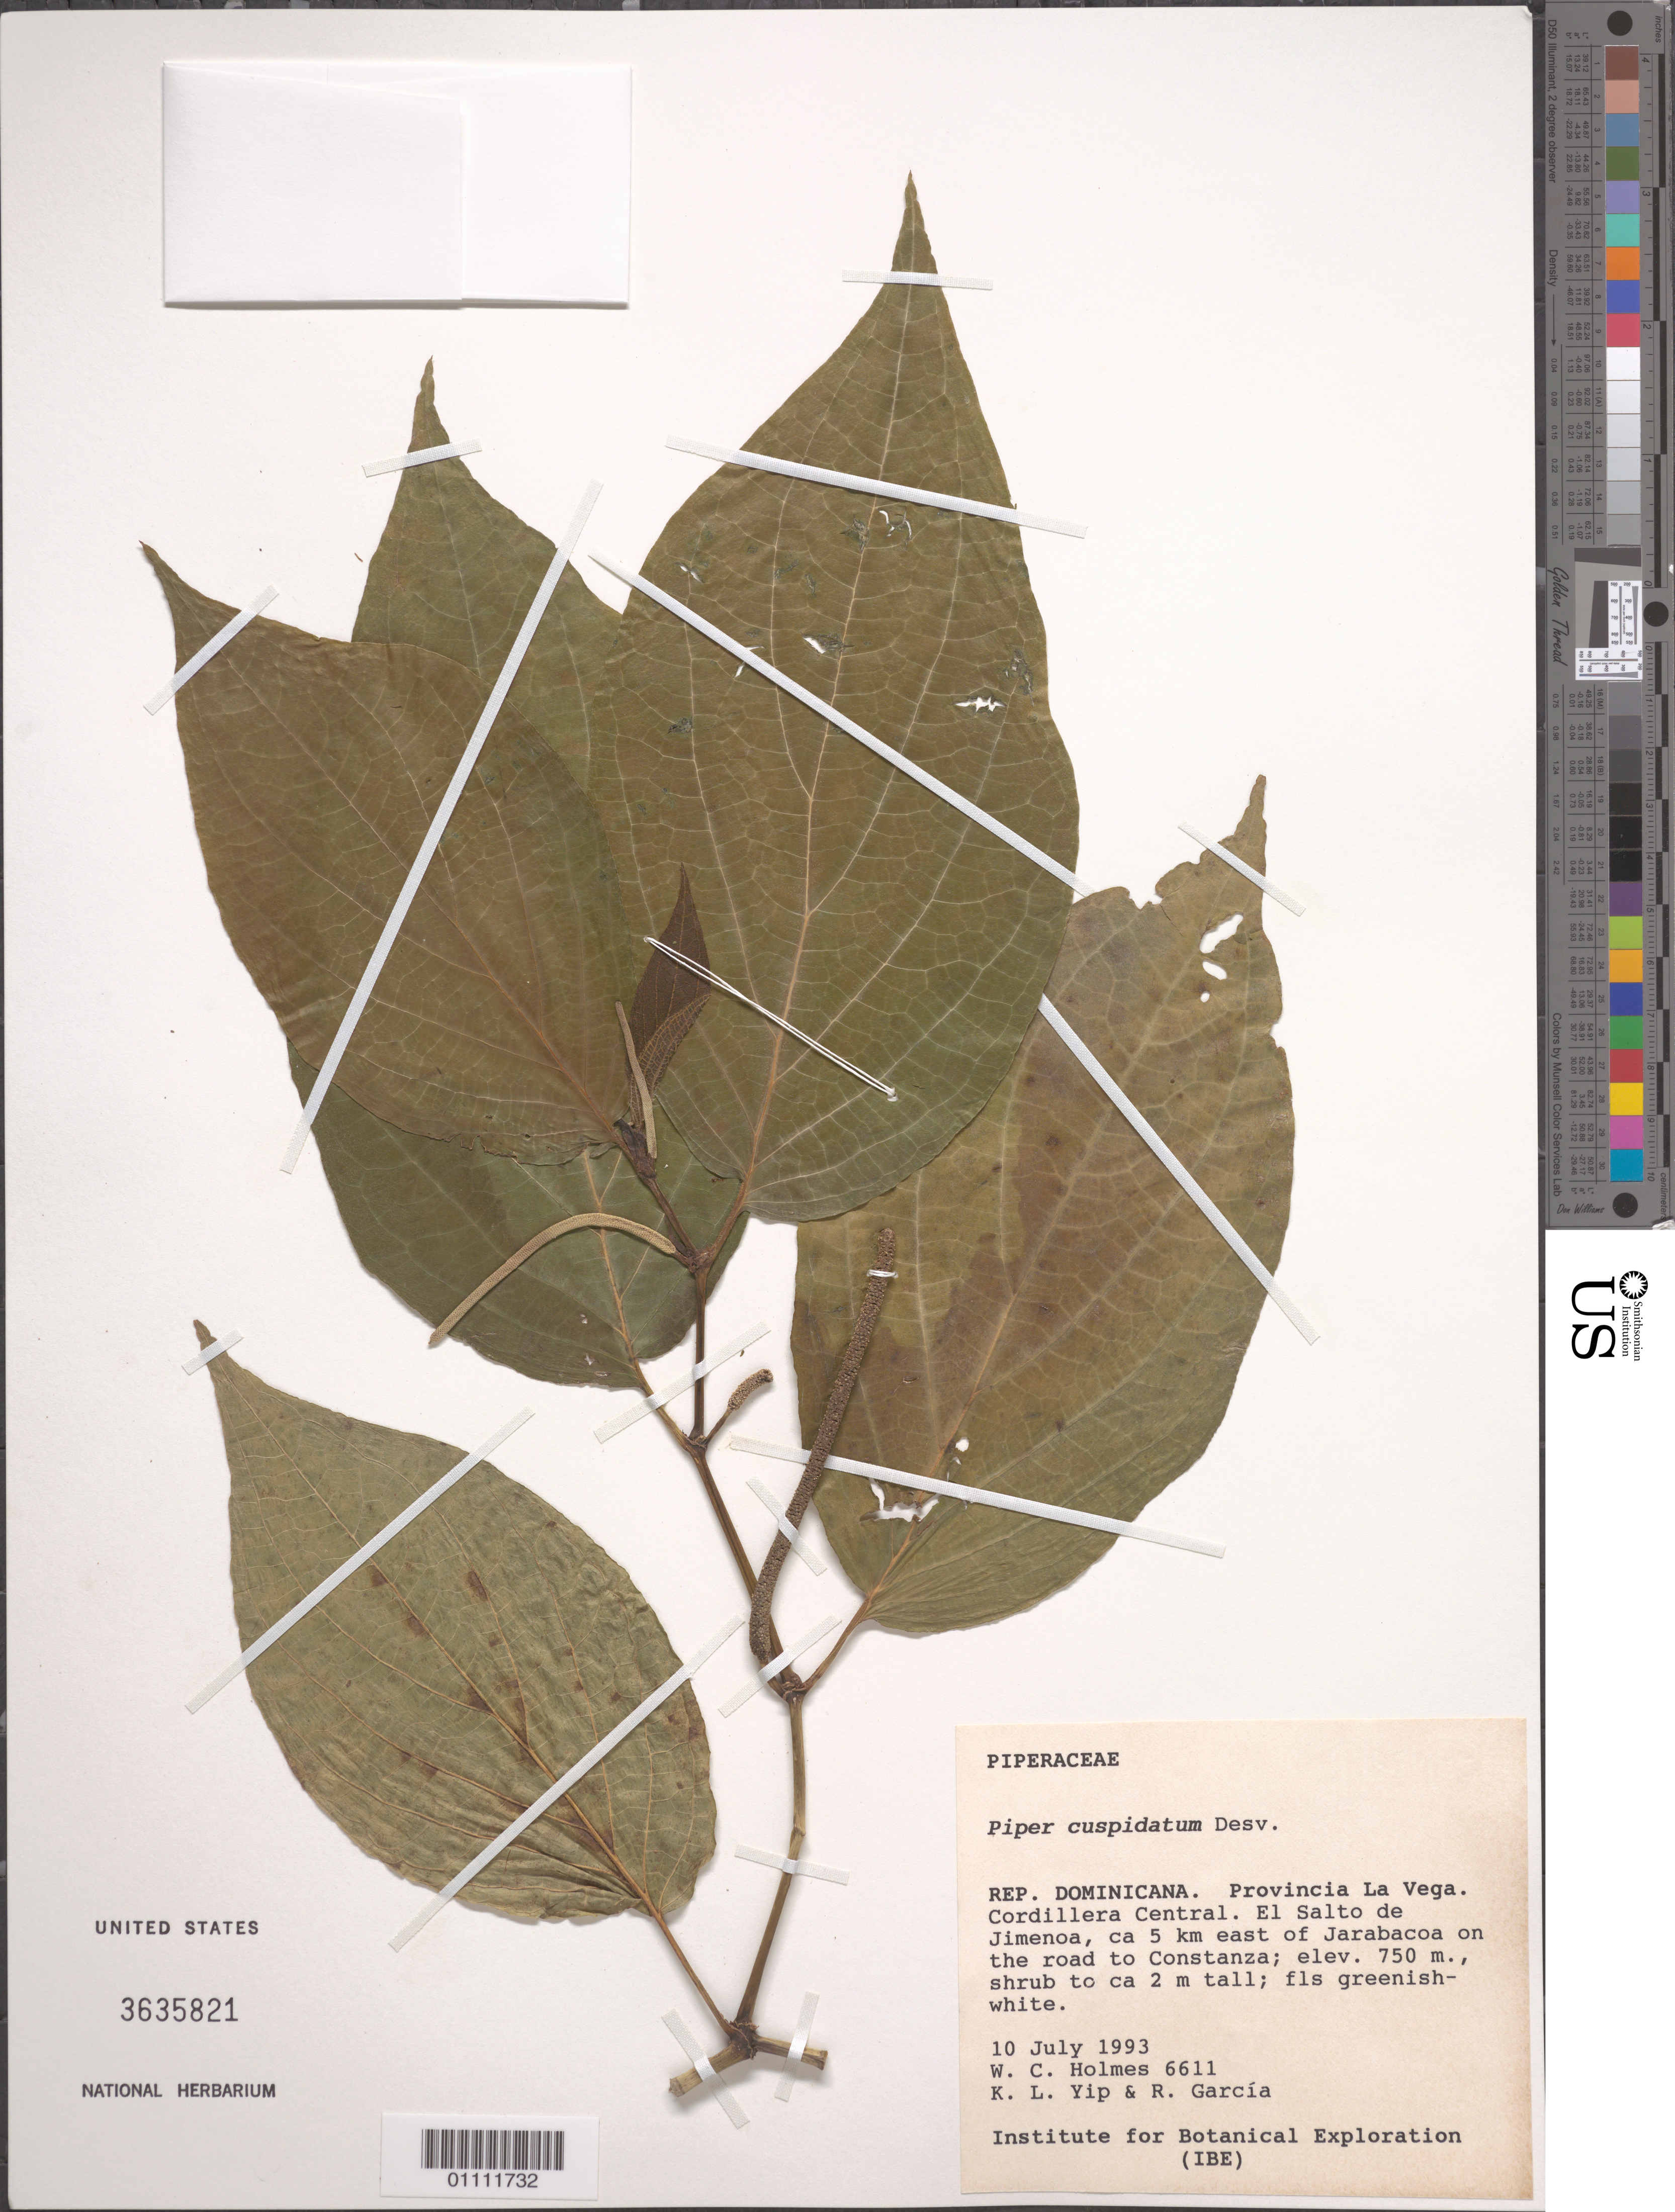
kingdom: Plantae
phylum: Tracheophyta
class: Magnoliopsida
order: Piperales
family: Piperaceae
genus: Piper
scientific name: Piper cuspidatum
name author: Desv. ex Ham.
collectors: W. C. Holmes, K. Yip & R. G. García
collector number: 6611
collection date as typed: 10 Jul 1993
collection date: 1993-07-10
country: Dominican Republic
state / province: La Vega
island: Hispaniola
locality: Cordillera Central, El Salto de Jimenoa, about 5 km E of Jarabacoa on the road to Constanza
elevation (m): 750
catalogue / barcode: US 3635821